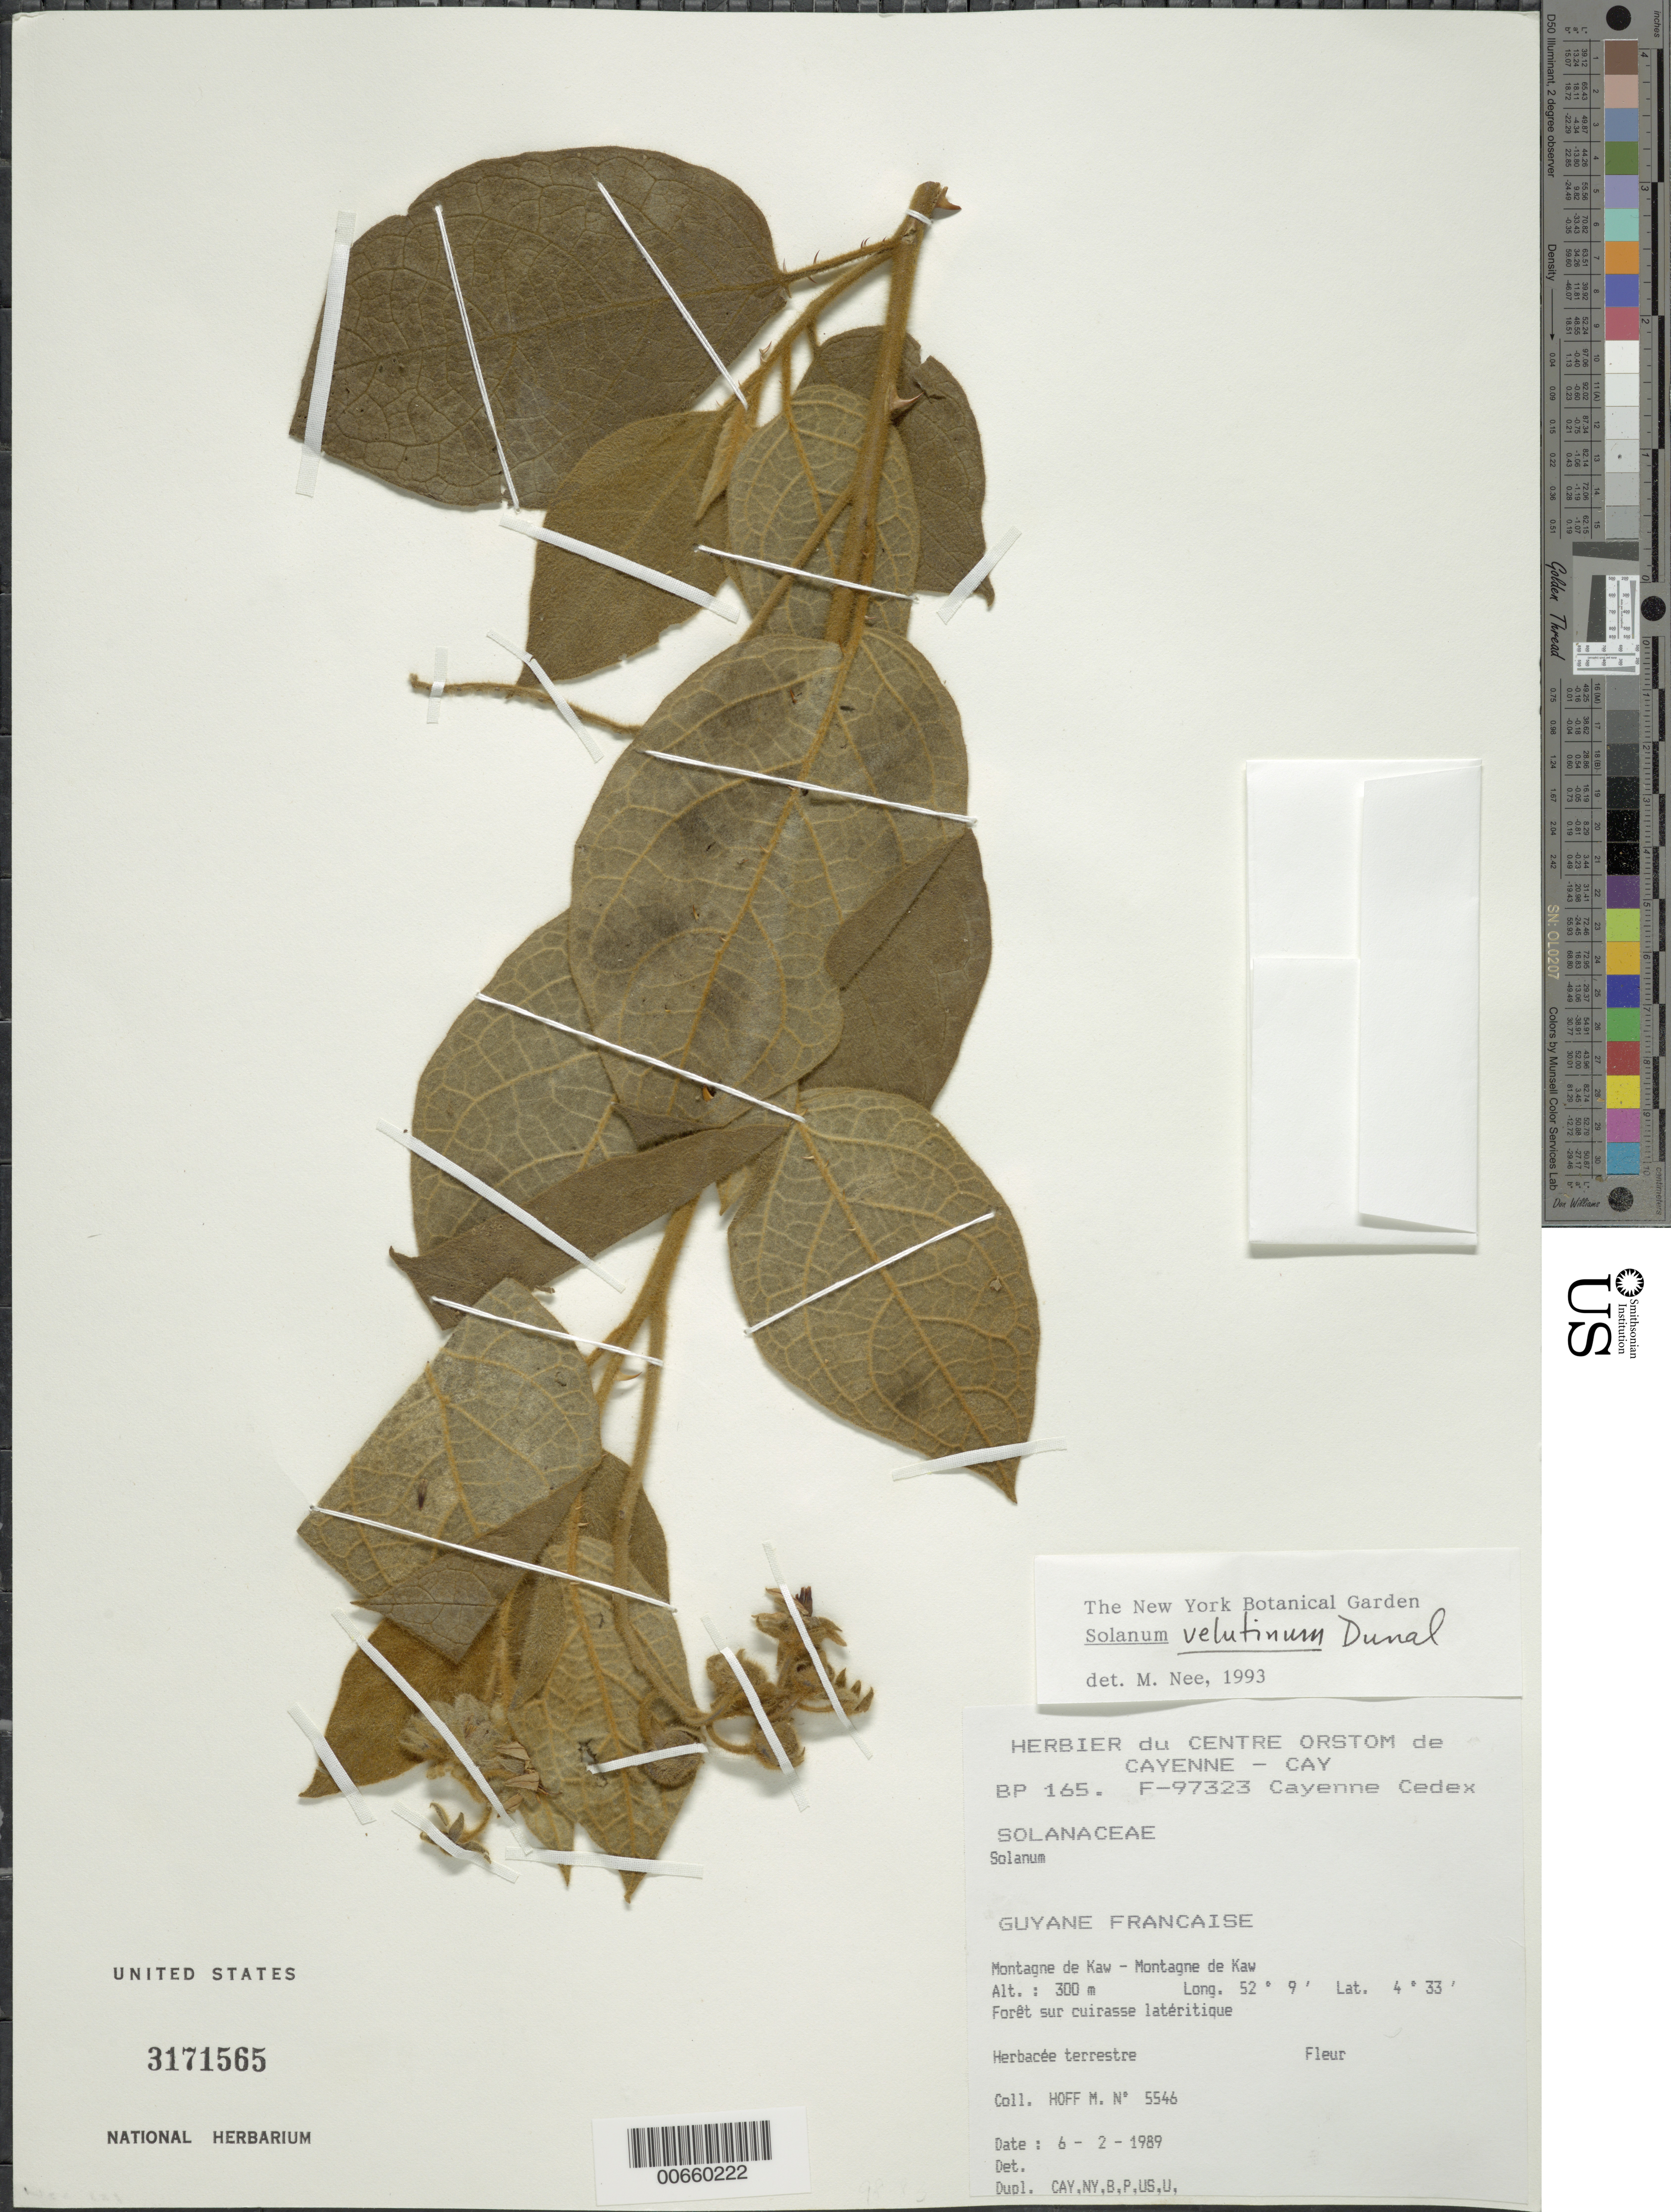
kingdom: Plantae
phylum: Tracheophyta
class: Magnoliopsida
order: Solanales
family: Solanaceae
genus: Solanum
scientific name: Solanum velutinum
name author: Dunal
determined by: Nee, Michael H.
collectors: M. Hoff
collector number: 5546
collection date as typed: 2 Feb 1989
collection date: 1989-02-02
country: French Guiana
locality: Montagne de Kaw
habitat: Forêt sur cuirasse latéritique.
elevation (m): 300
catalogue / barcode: US 3171565